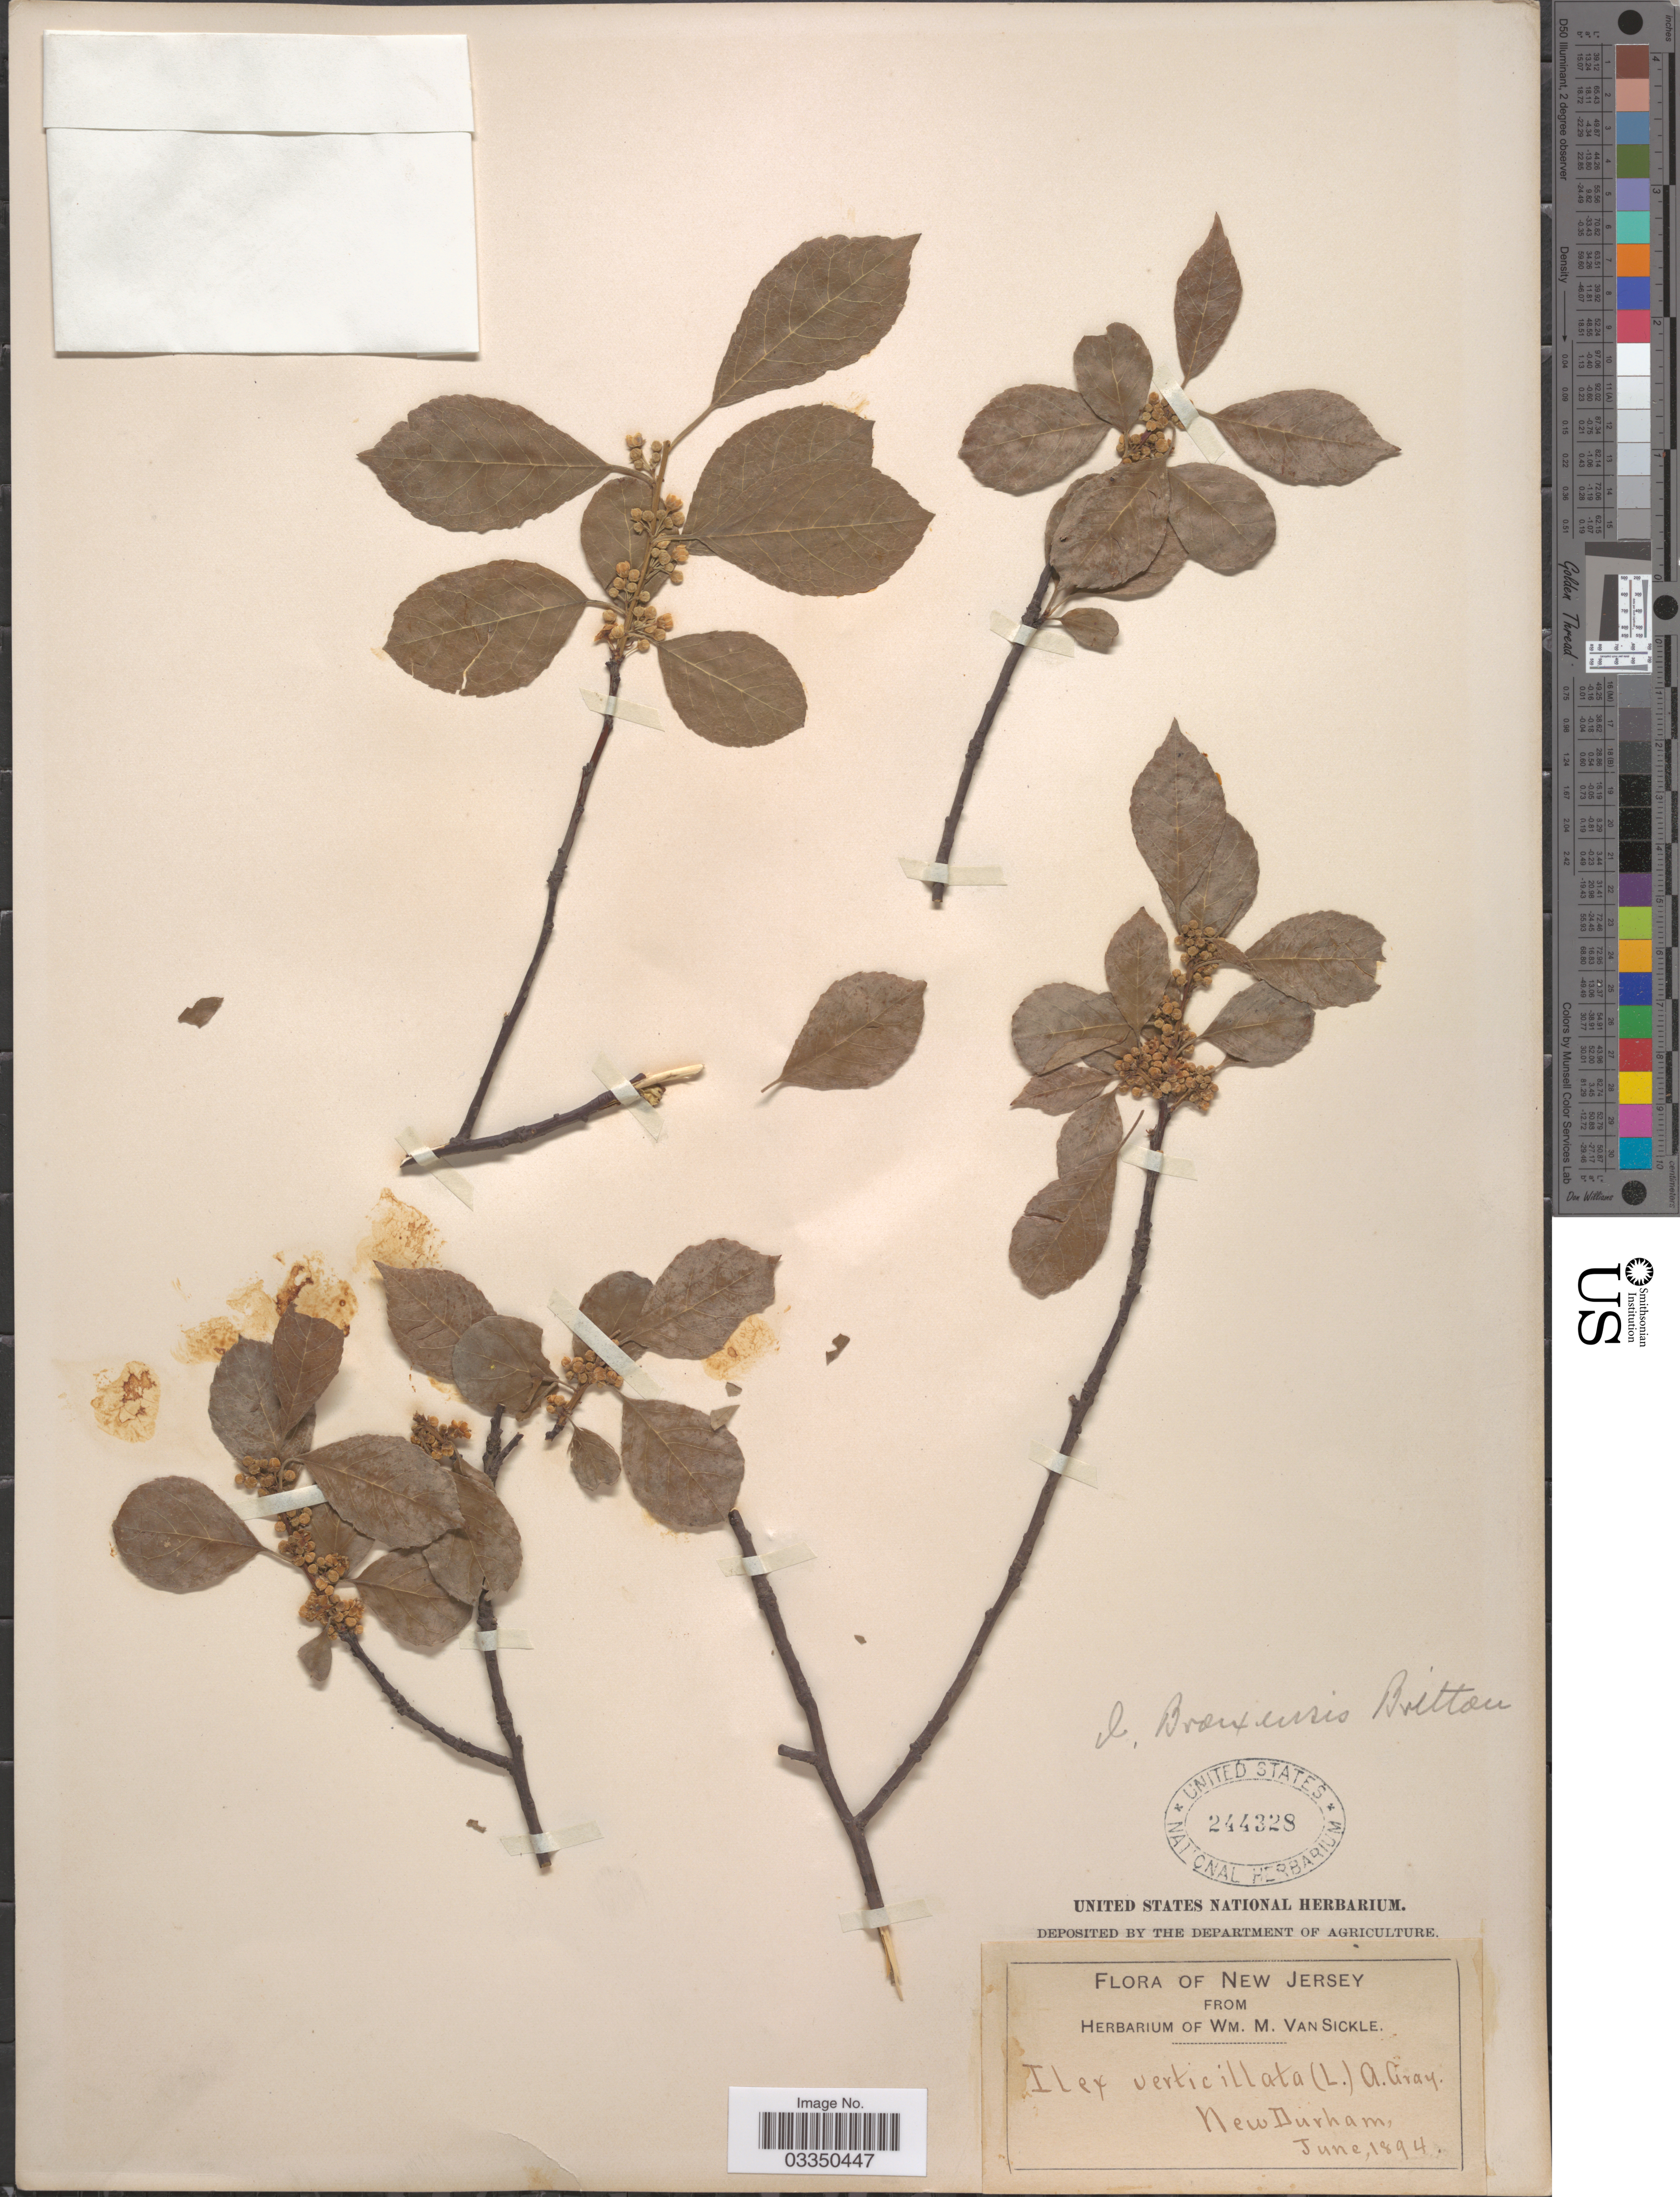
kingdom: Plantae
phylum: Tracheophyta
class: Magnoliopsida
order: Aquifoliales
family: Aquifoliaceae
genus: Ilex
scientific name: Ilex verticillata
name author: (L.) A. Gray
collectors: ex herb. Wm. M. Van Sickle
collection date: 1894-06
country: United States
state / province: New Jersey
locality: New Durham.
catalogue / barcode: US 244328